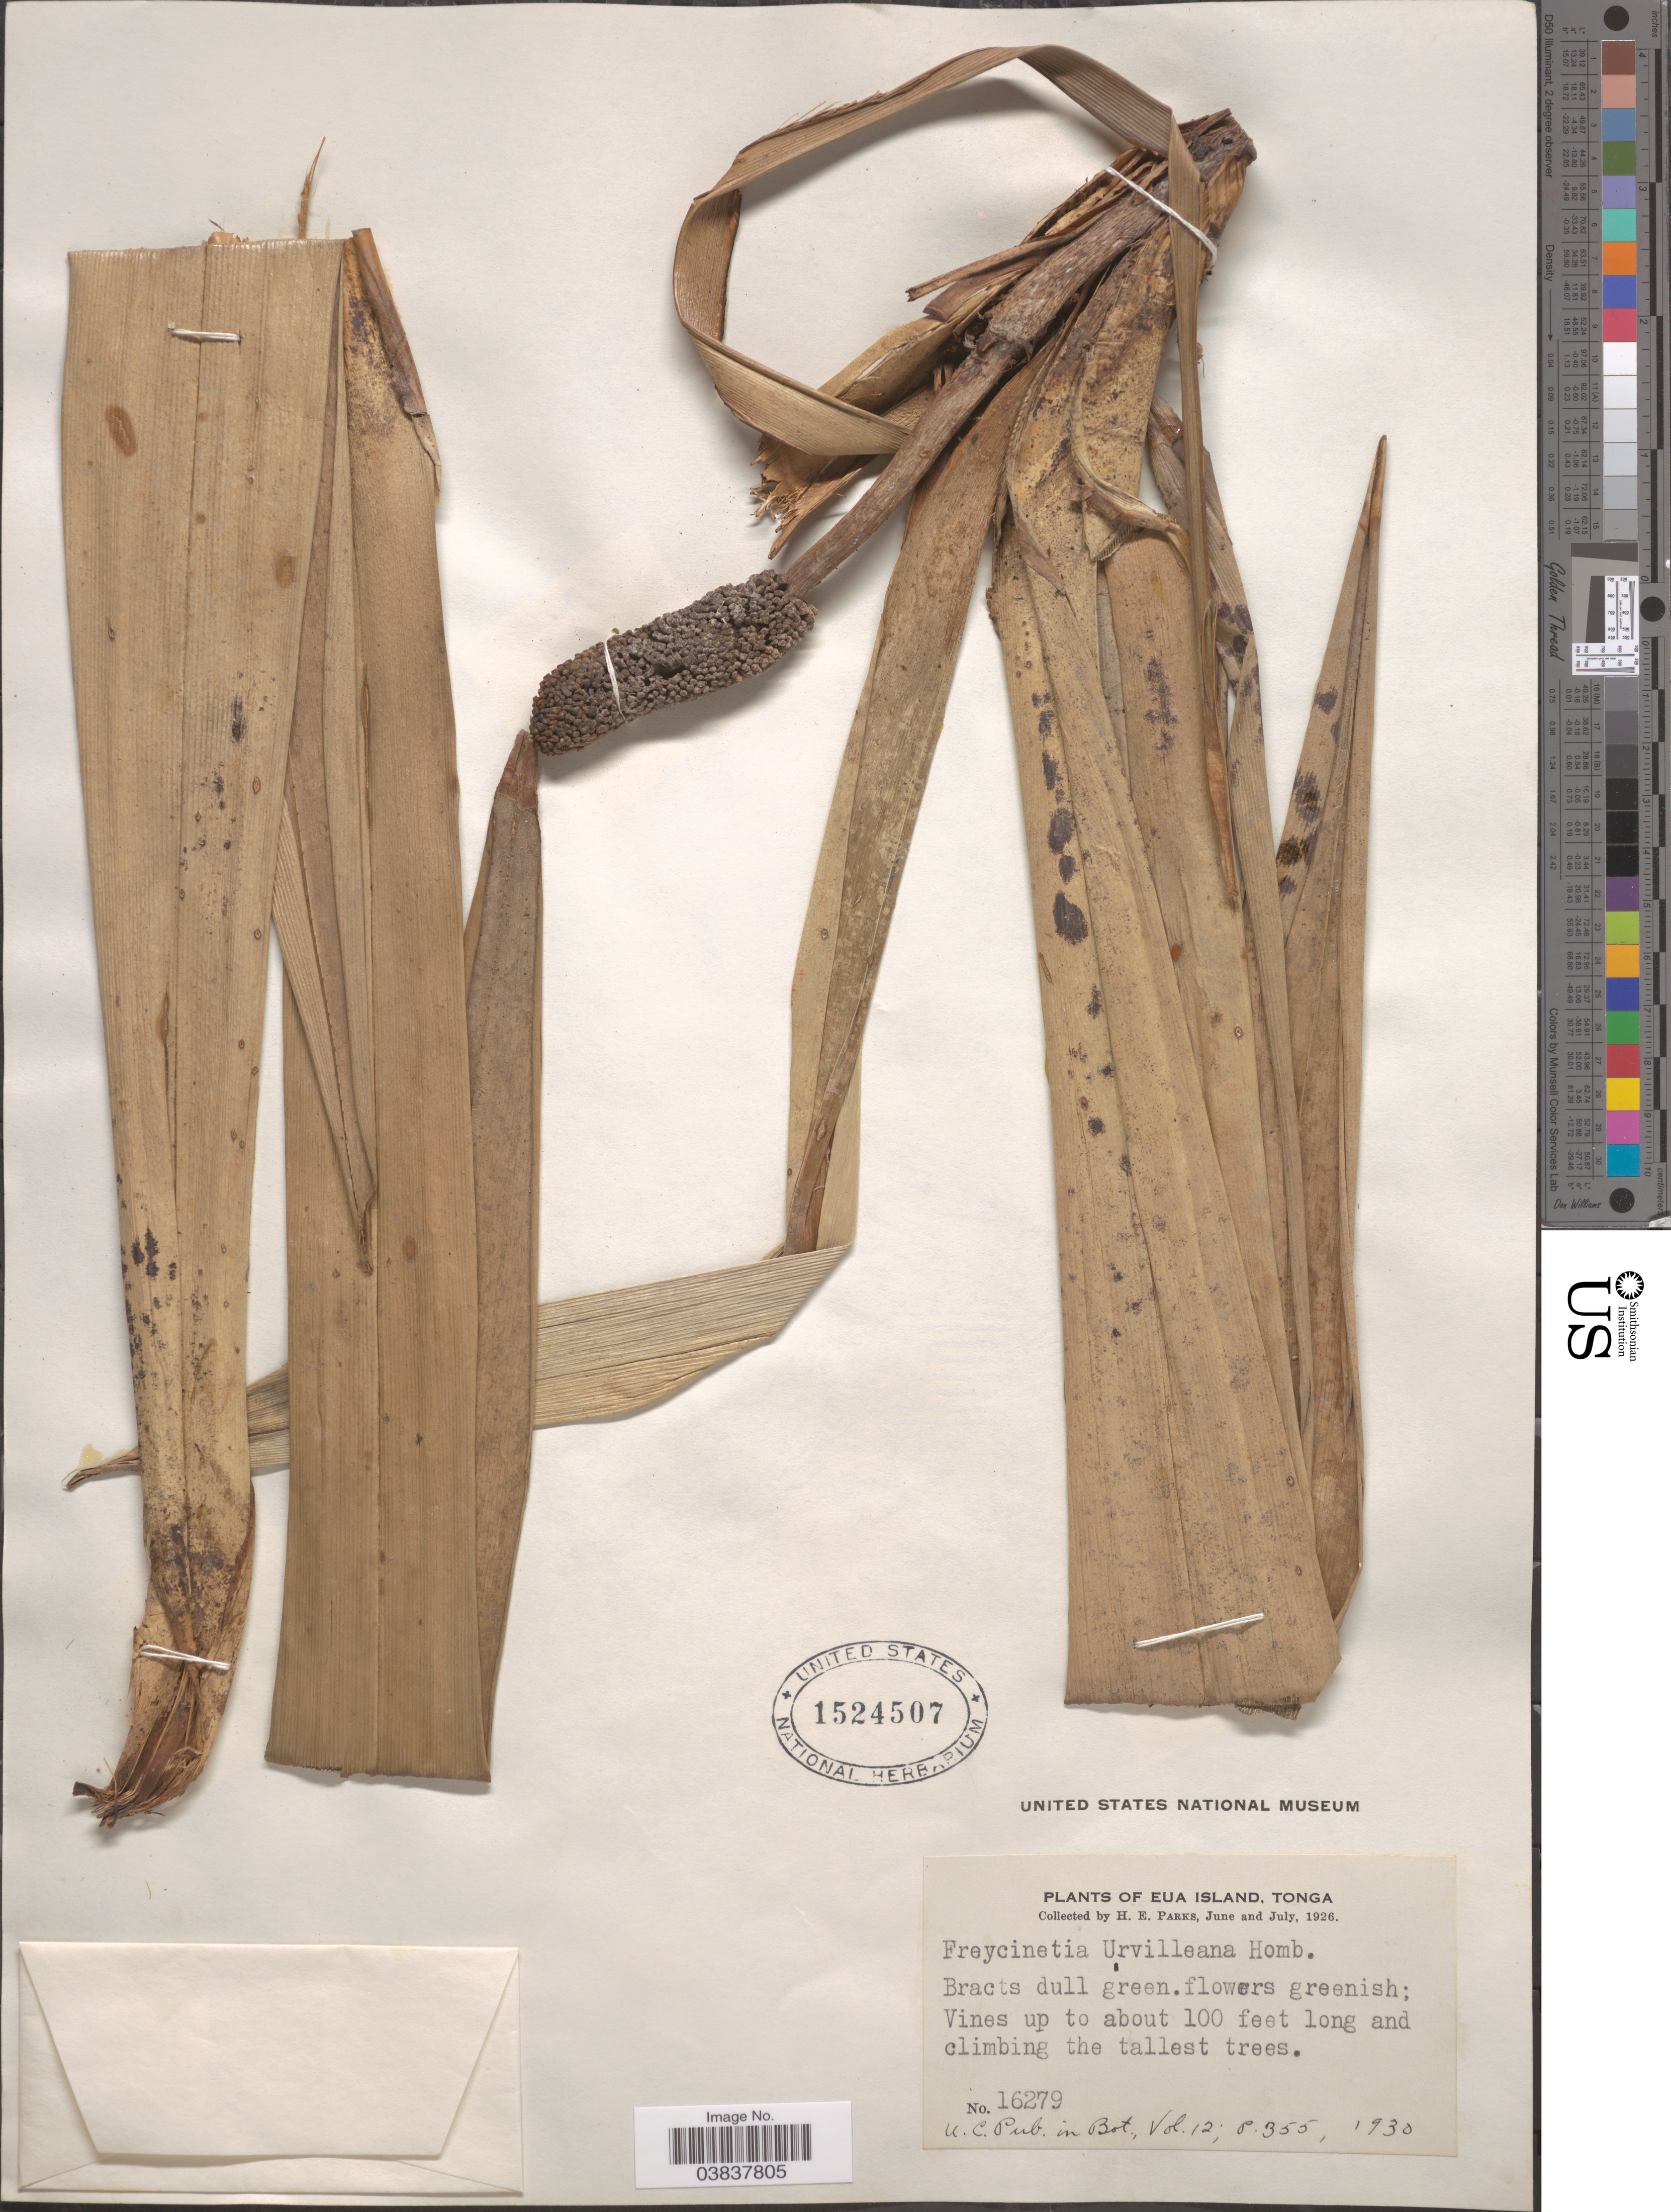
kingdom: Plantae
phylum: Tracheophyta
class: Liliopsida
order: Pandanales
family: Pandanaceae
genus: Freycinetia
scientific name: Freycinetia urvilleana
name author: Hombr. & Jacquinot ex Decne.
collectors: H. E. Parks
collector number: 16279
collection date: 1926-06/1926-07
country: Tonga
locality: Eua Island, Tonga.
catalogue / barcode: US 1524507